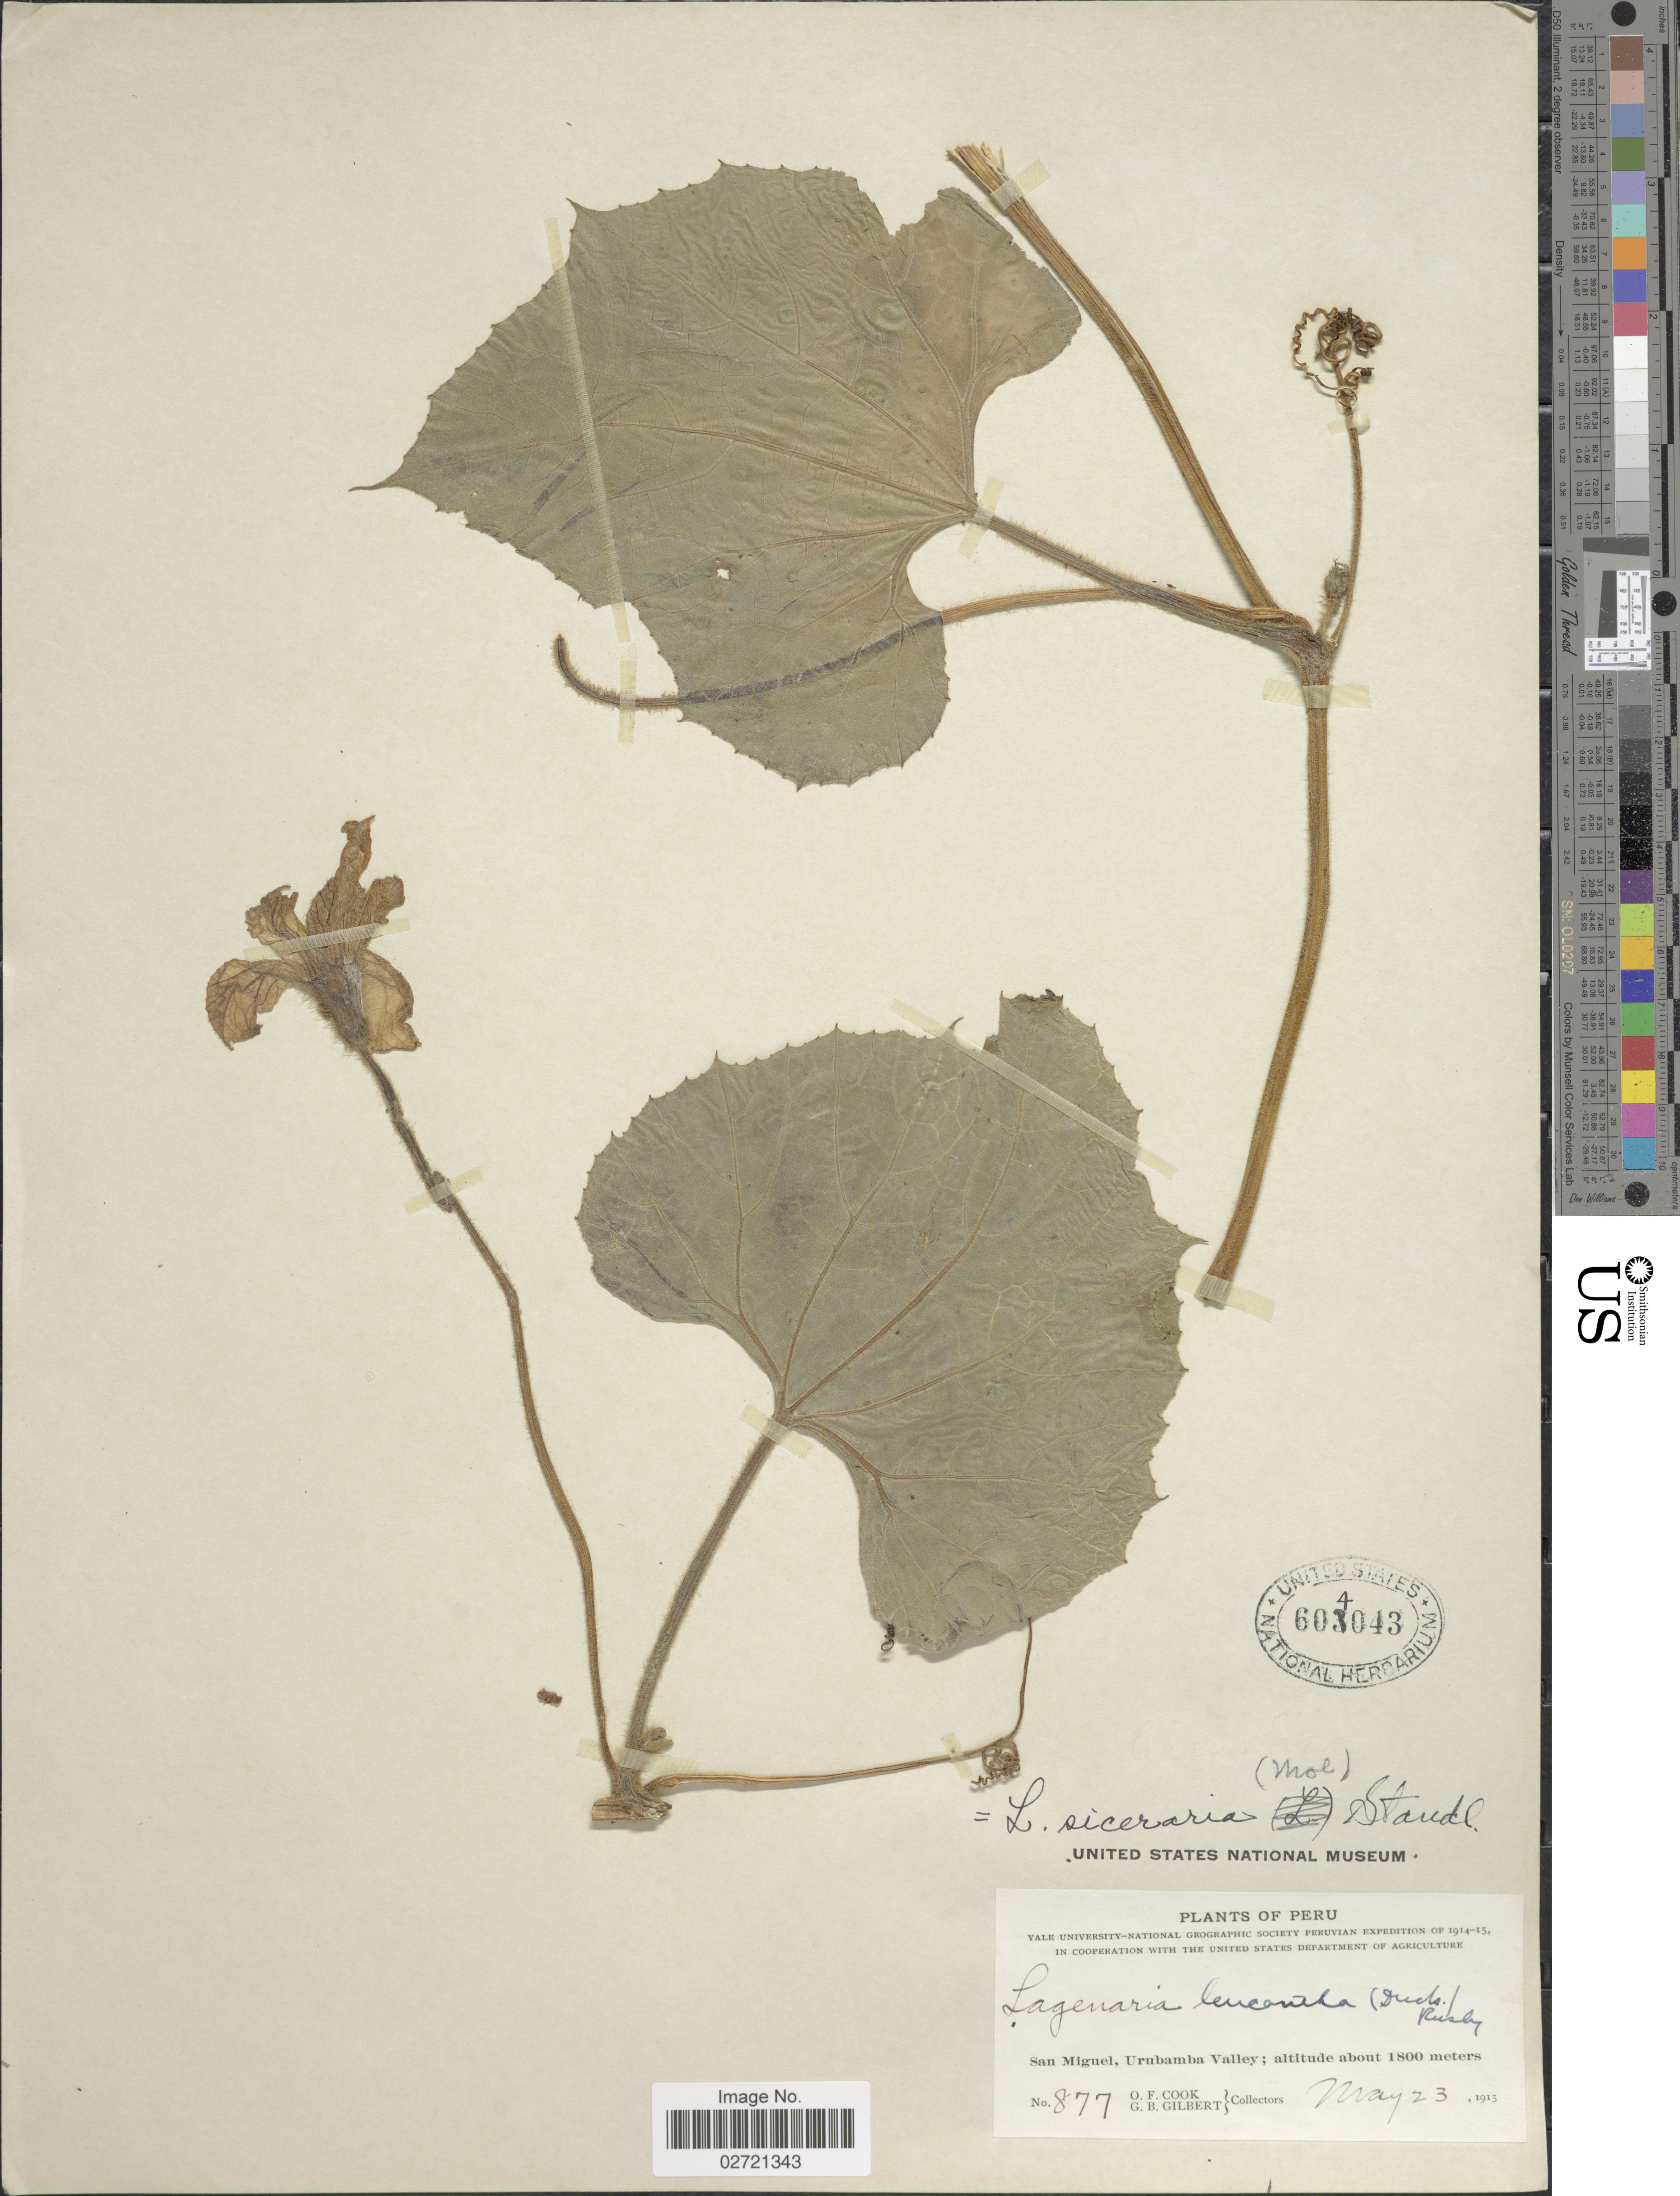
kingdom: Plantae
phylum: Tracheophyta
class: Magnoliopsida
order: Cucurbitales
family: Cucurbitaceae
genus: Lagenaria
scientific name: Lagenaria siceraria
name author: (Molina) Standl.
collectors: O. F. Cook & G. B. Gilbert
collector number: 877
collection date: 1915-05-23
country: Peru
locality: San Miguel, Urubamba Valley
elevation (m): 1800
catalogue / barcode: US 604043